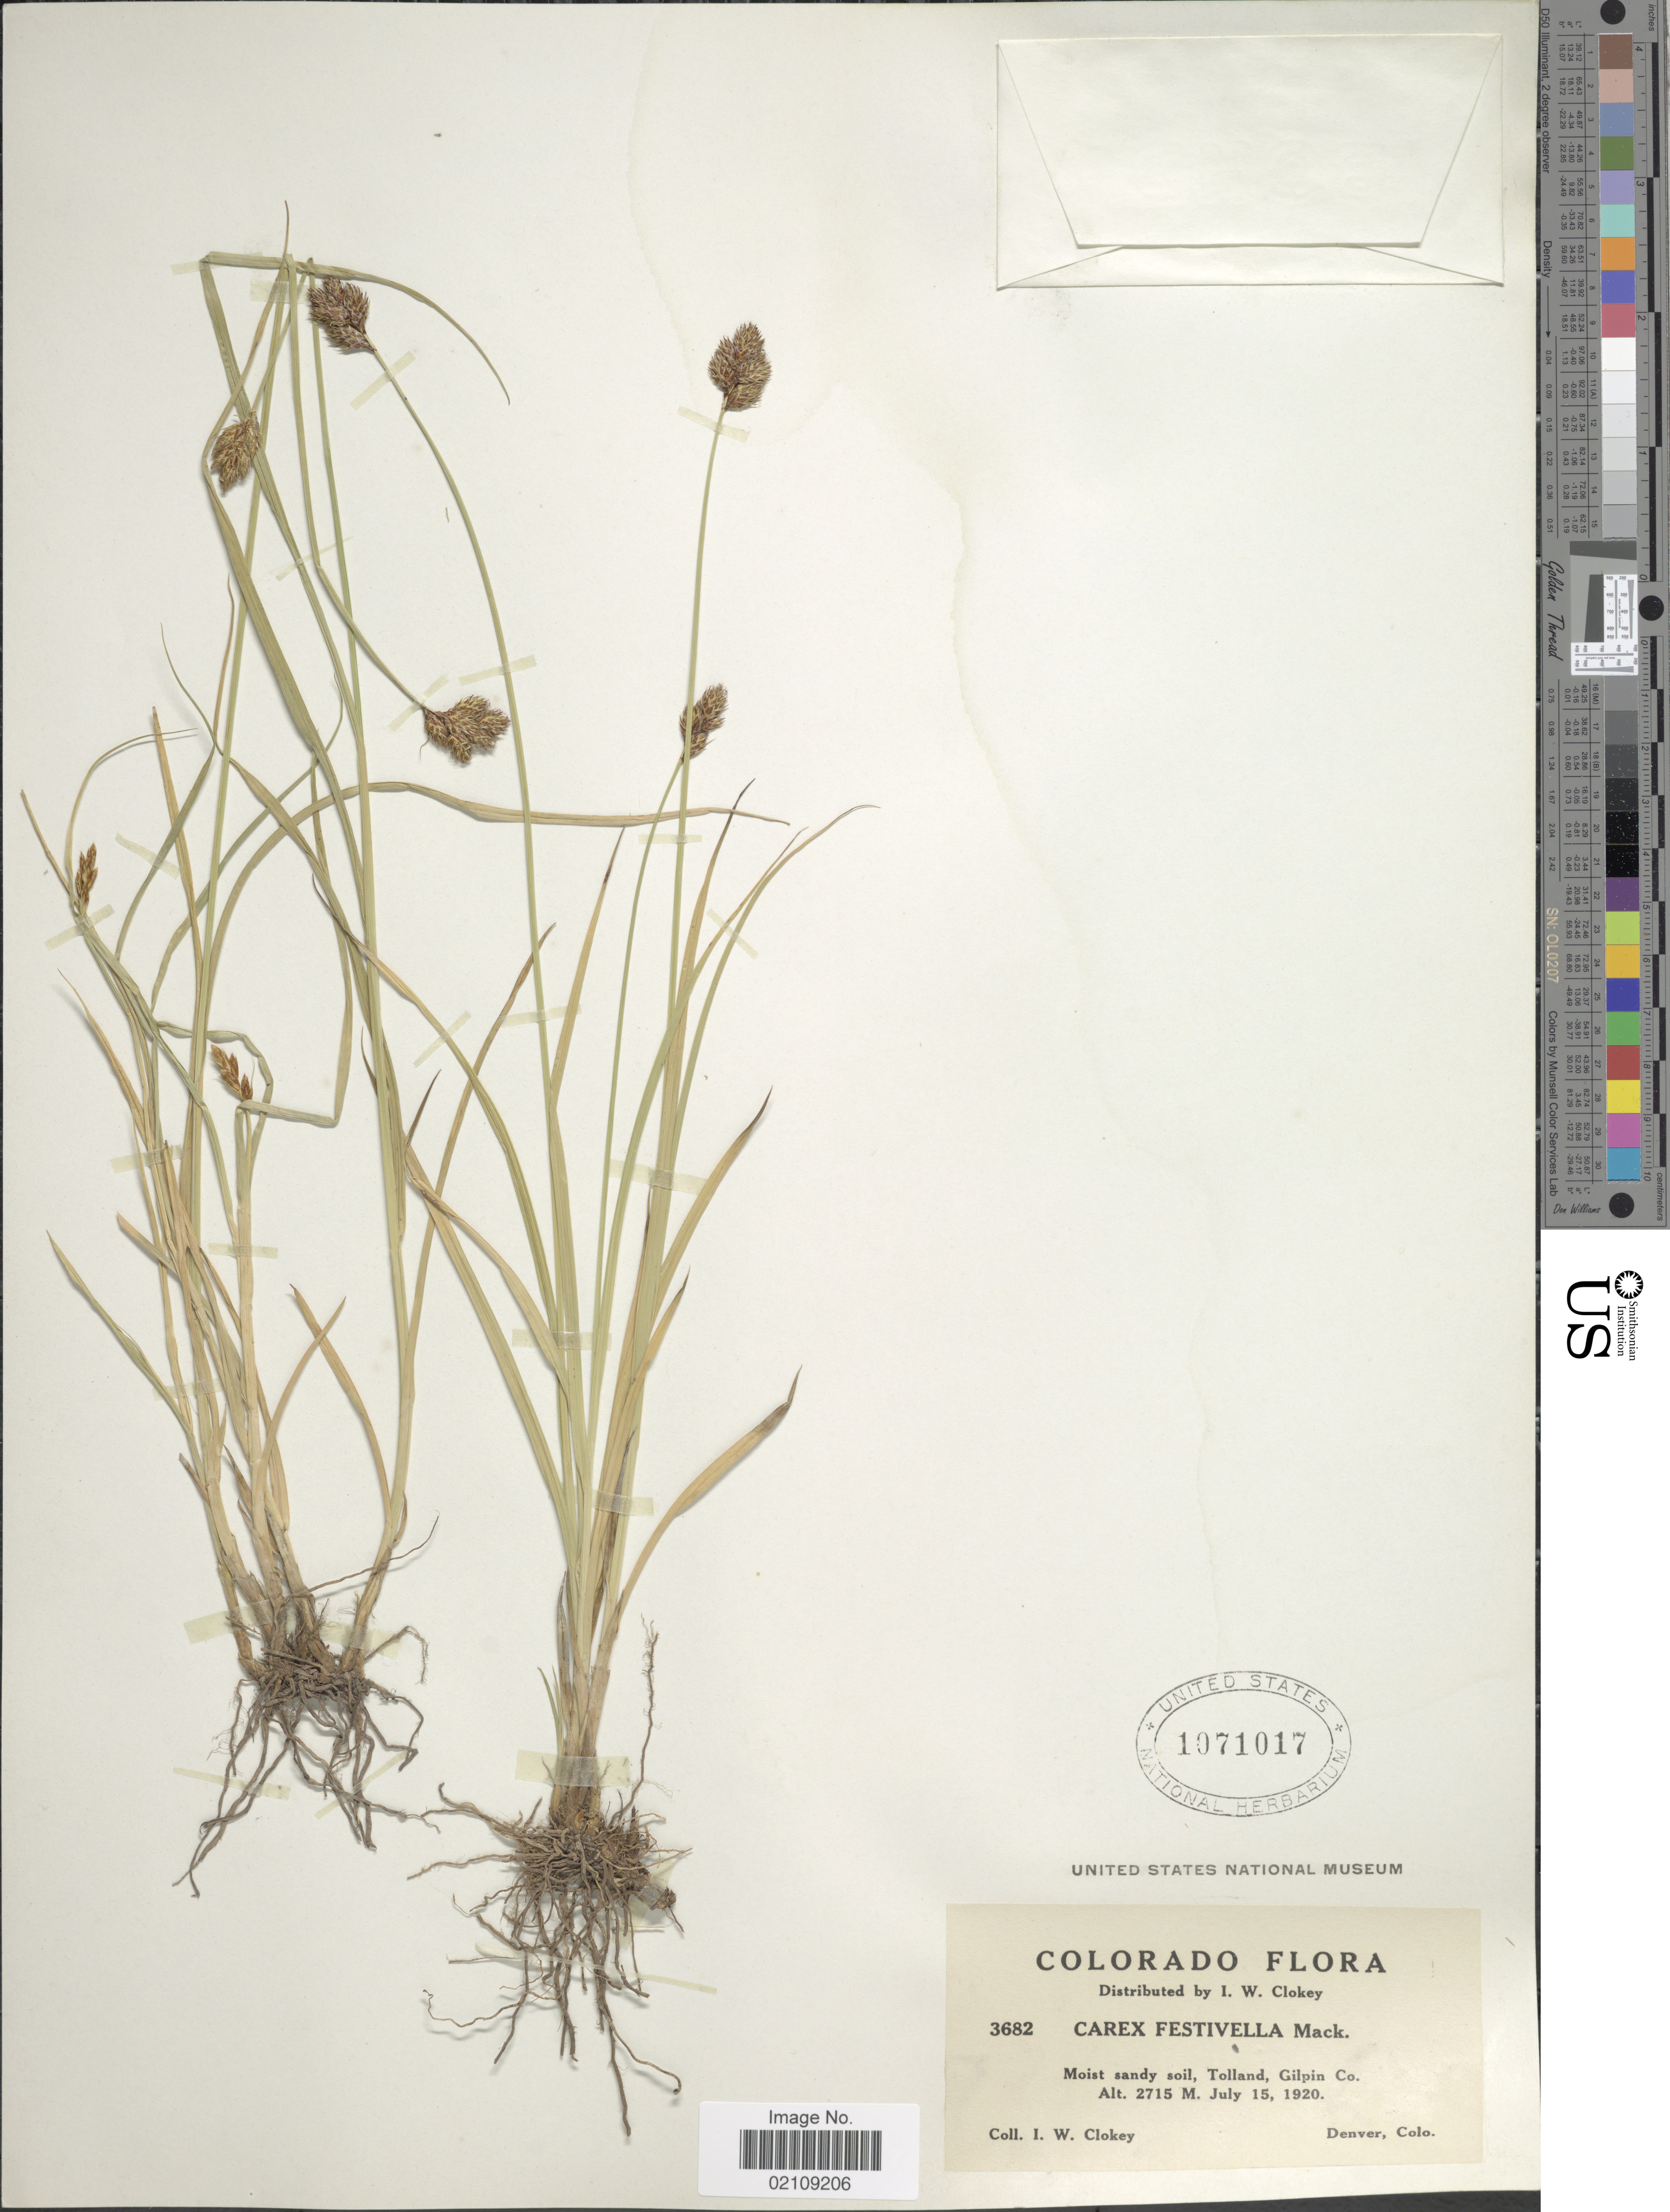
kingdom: Plantae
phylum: Tracheophyta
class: Liliopsida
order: Poales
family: Cyperaceae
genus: Carex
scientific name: Carex microptera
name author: Mack.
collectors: I. W. Clokey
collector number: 3682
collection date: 1920-07-15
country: United States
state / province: Colorado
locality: Moist sandy soil, Tolland, Gilpin Co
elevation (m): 2715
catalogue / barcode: US 1071017